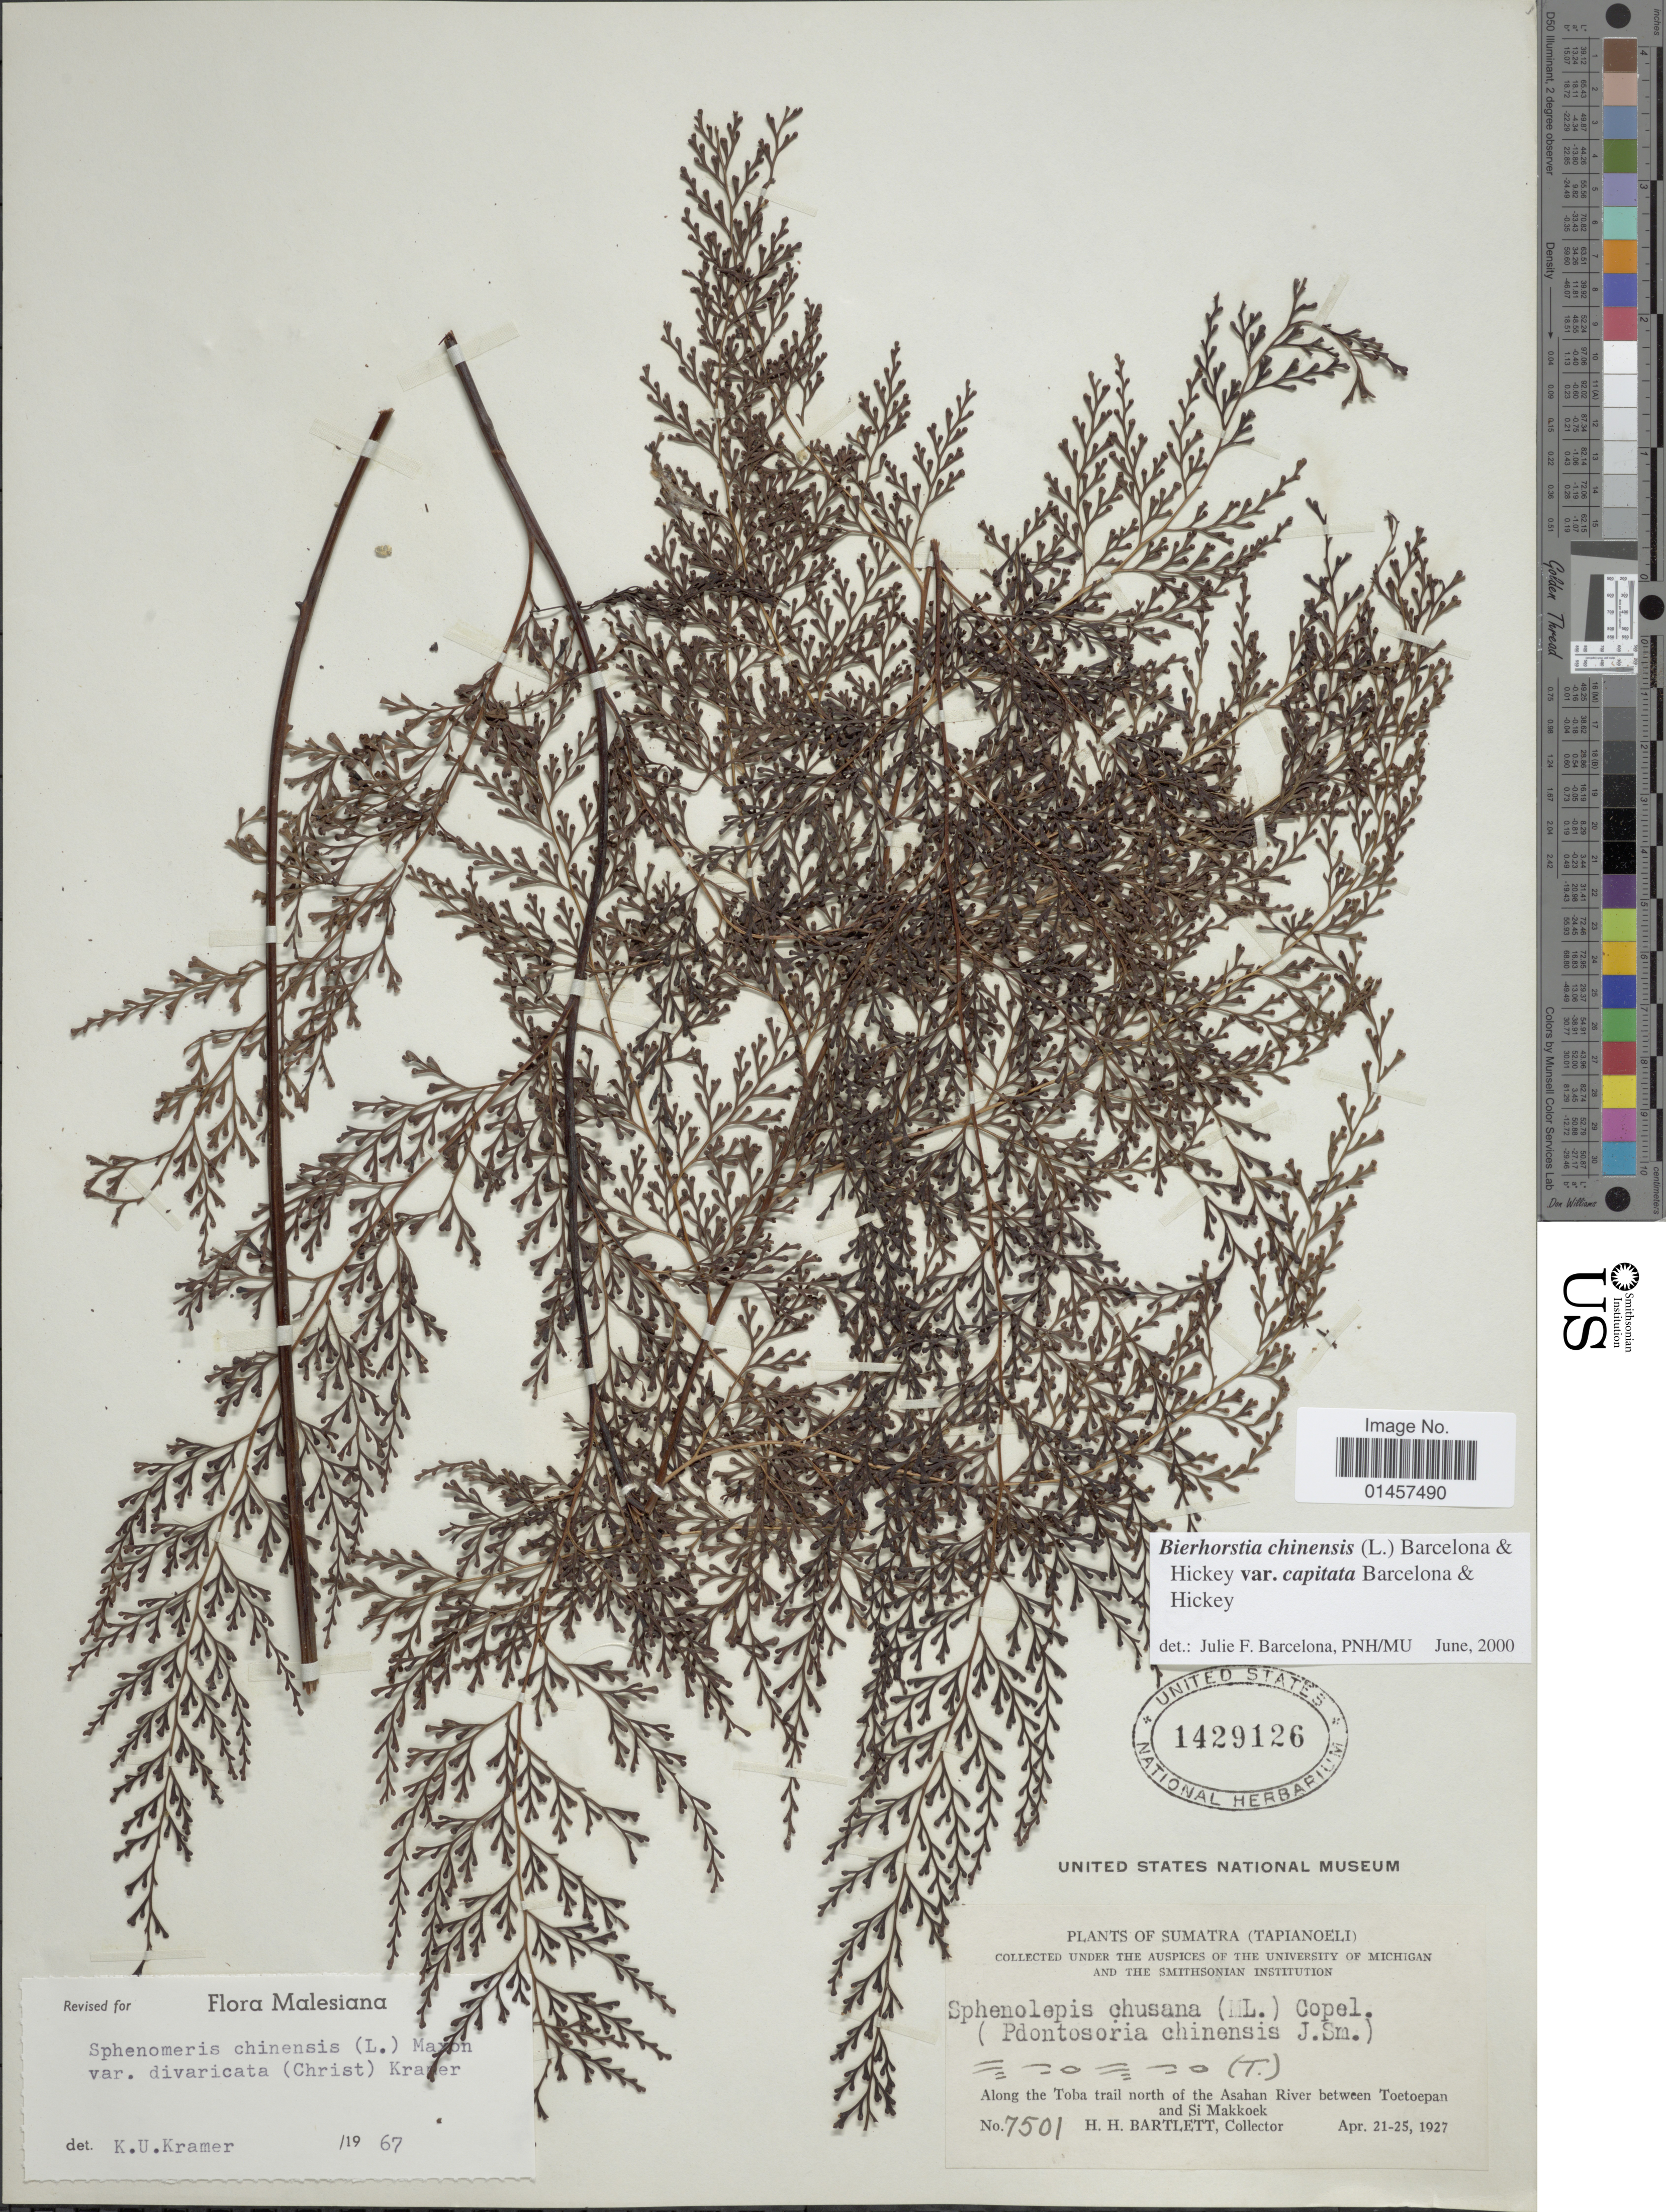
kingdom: Plantae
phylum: Tracheophyta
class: Polypodiopsida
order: Polypodiales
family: Lindsaeaceae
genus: Sphenomeris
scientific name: Sphenomeris chinensis var. divaricata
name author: (Christ) K.U. Kramer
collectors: H. H. Bartlett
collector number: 7501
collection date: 1927-04-21/1927-04-25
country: Indonesia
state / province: Sumatra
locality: Sumatra(Tapianoeli), along the Toba trail north of the Asahan river between Toetoepan and Si Makkoek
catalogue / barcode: US 1429126